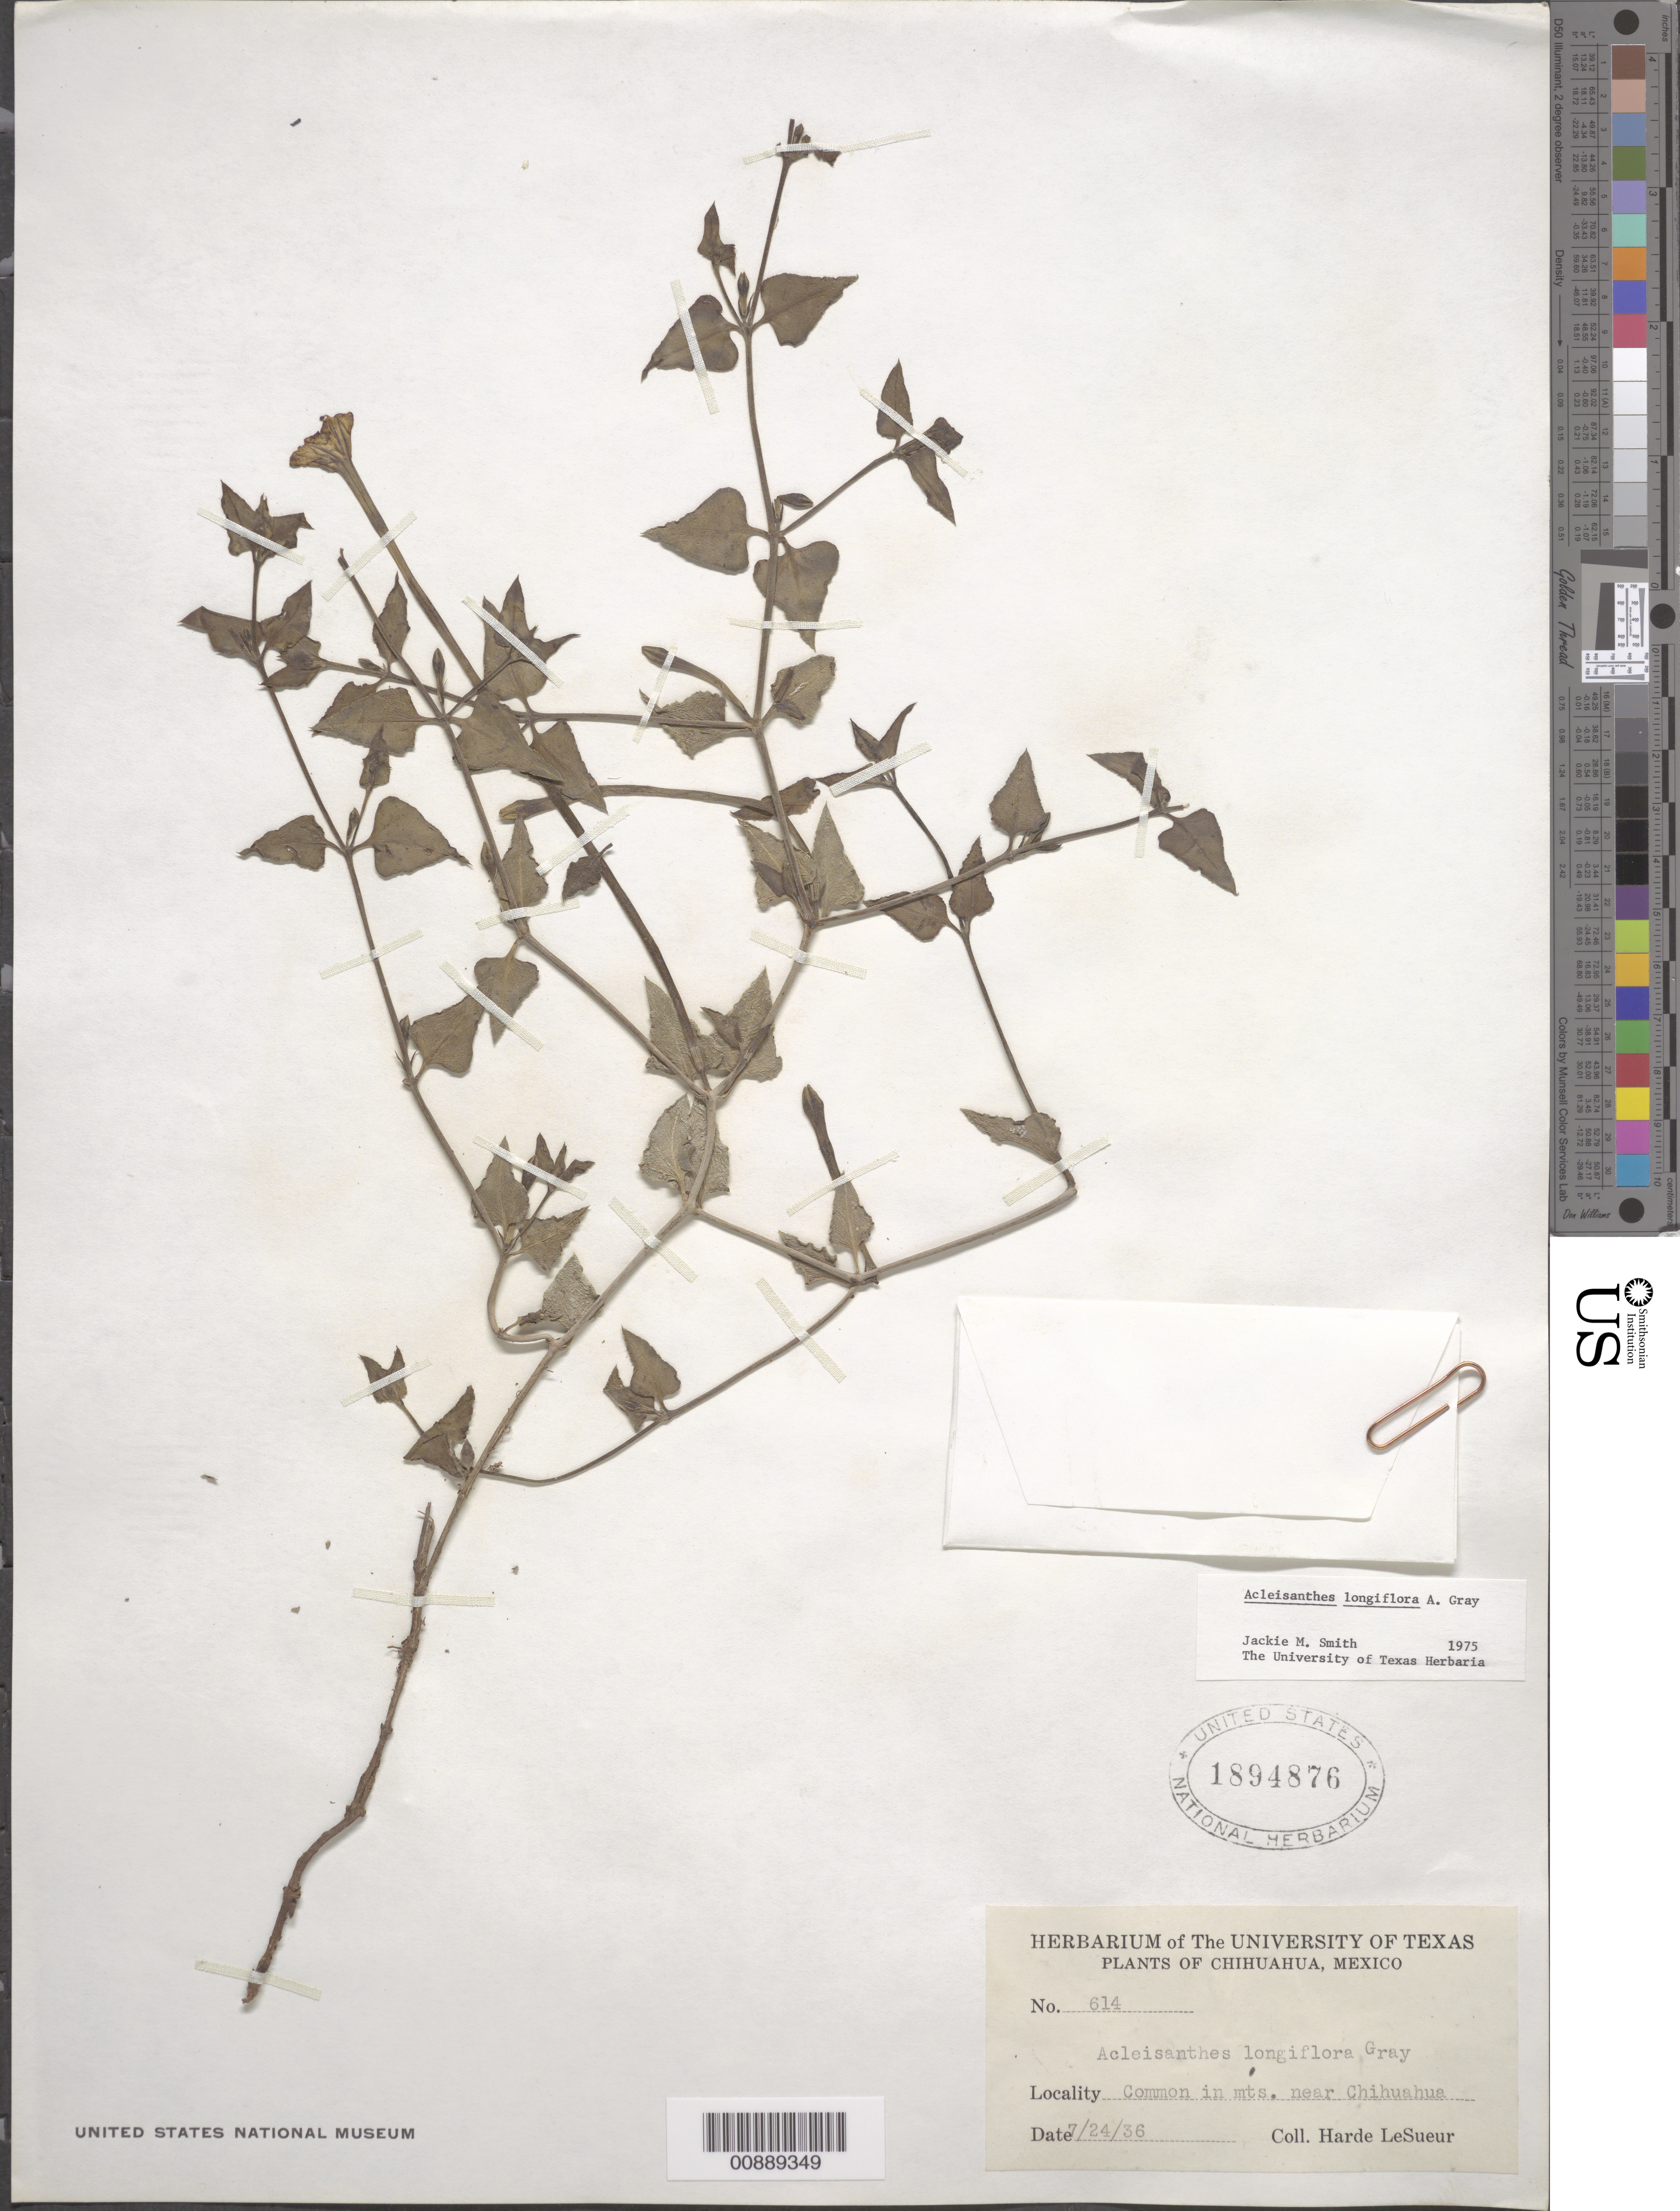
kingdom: Plantae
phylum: Tracheophyta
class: Magnoliopsida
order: Caryophyllales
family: Nyctaginaceae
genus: Acleisanthes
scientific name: Acleisanthes longiflora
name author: A. Gray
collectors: D. H. LeSueur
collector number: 614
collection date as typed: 24 Jul 1936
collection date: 1936-07-24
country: Mexico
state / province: Chihuahua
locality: Near Chihuahua.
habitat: Common in mountains.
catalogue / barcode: US 1894876